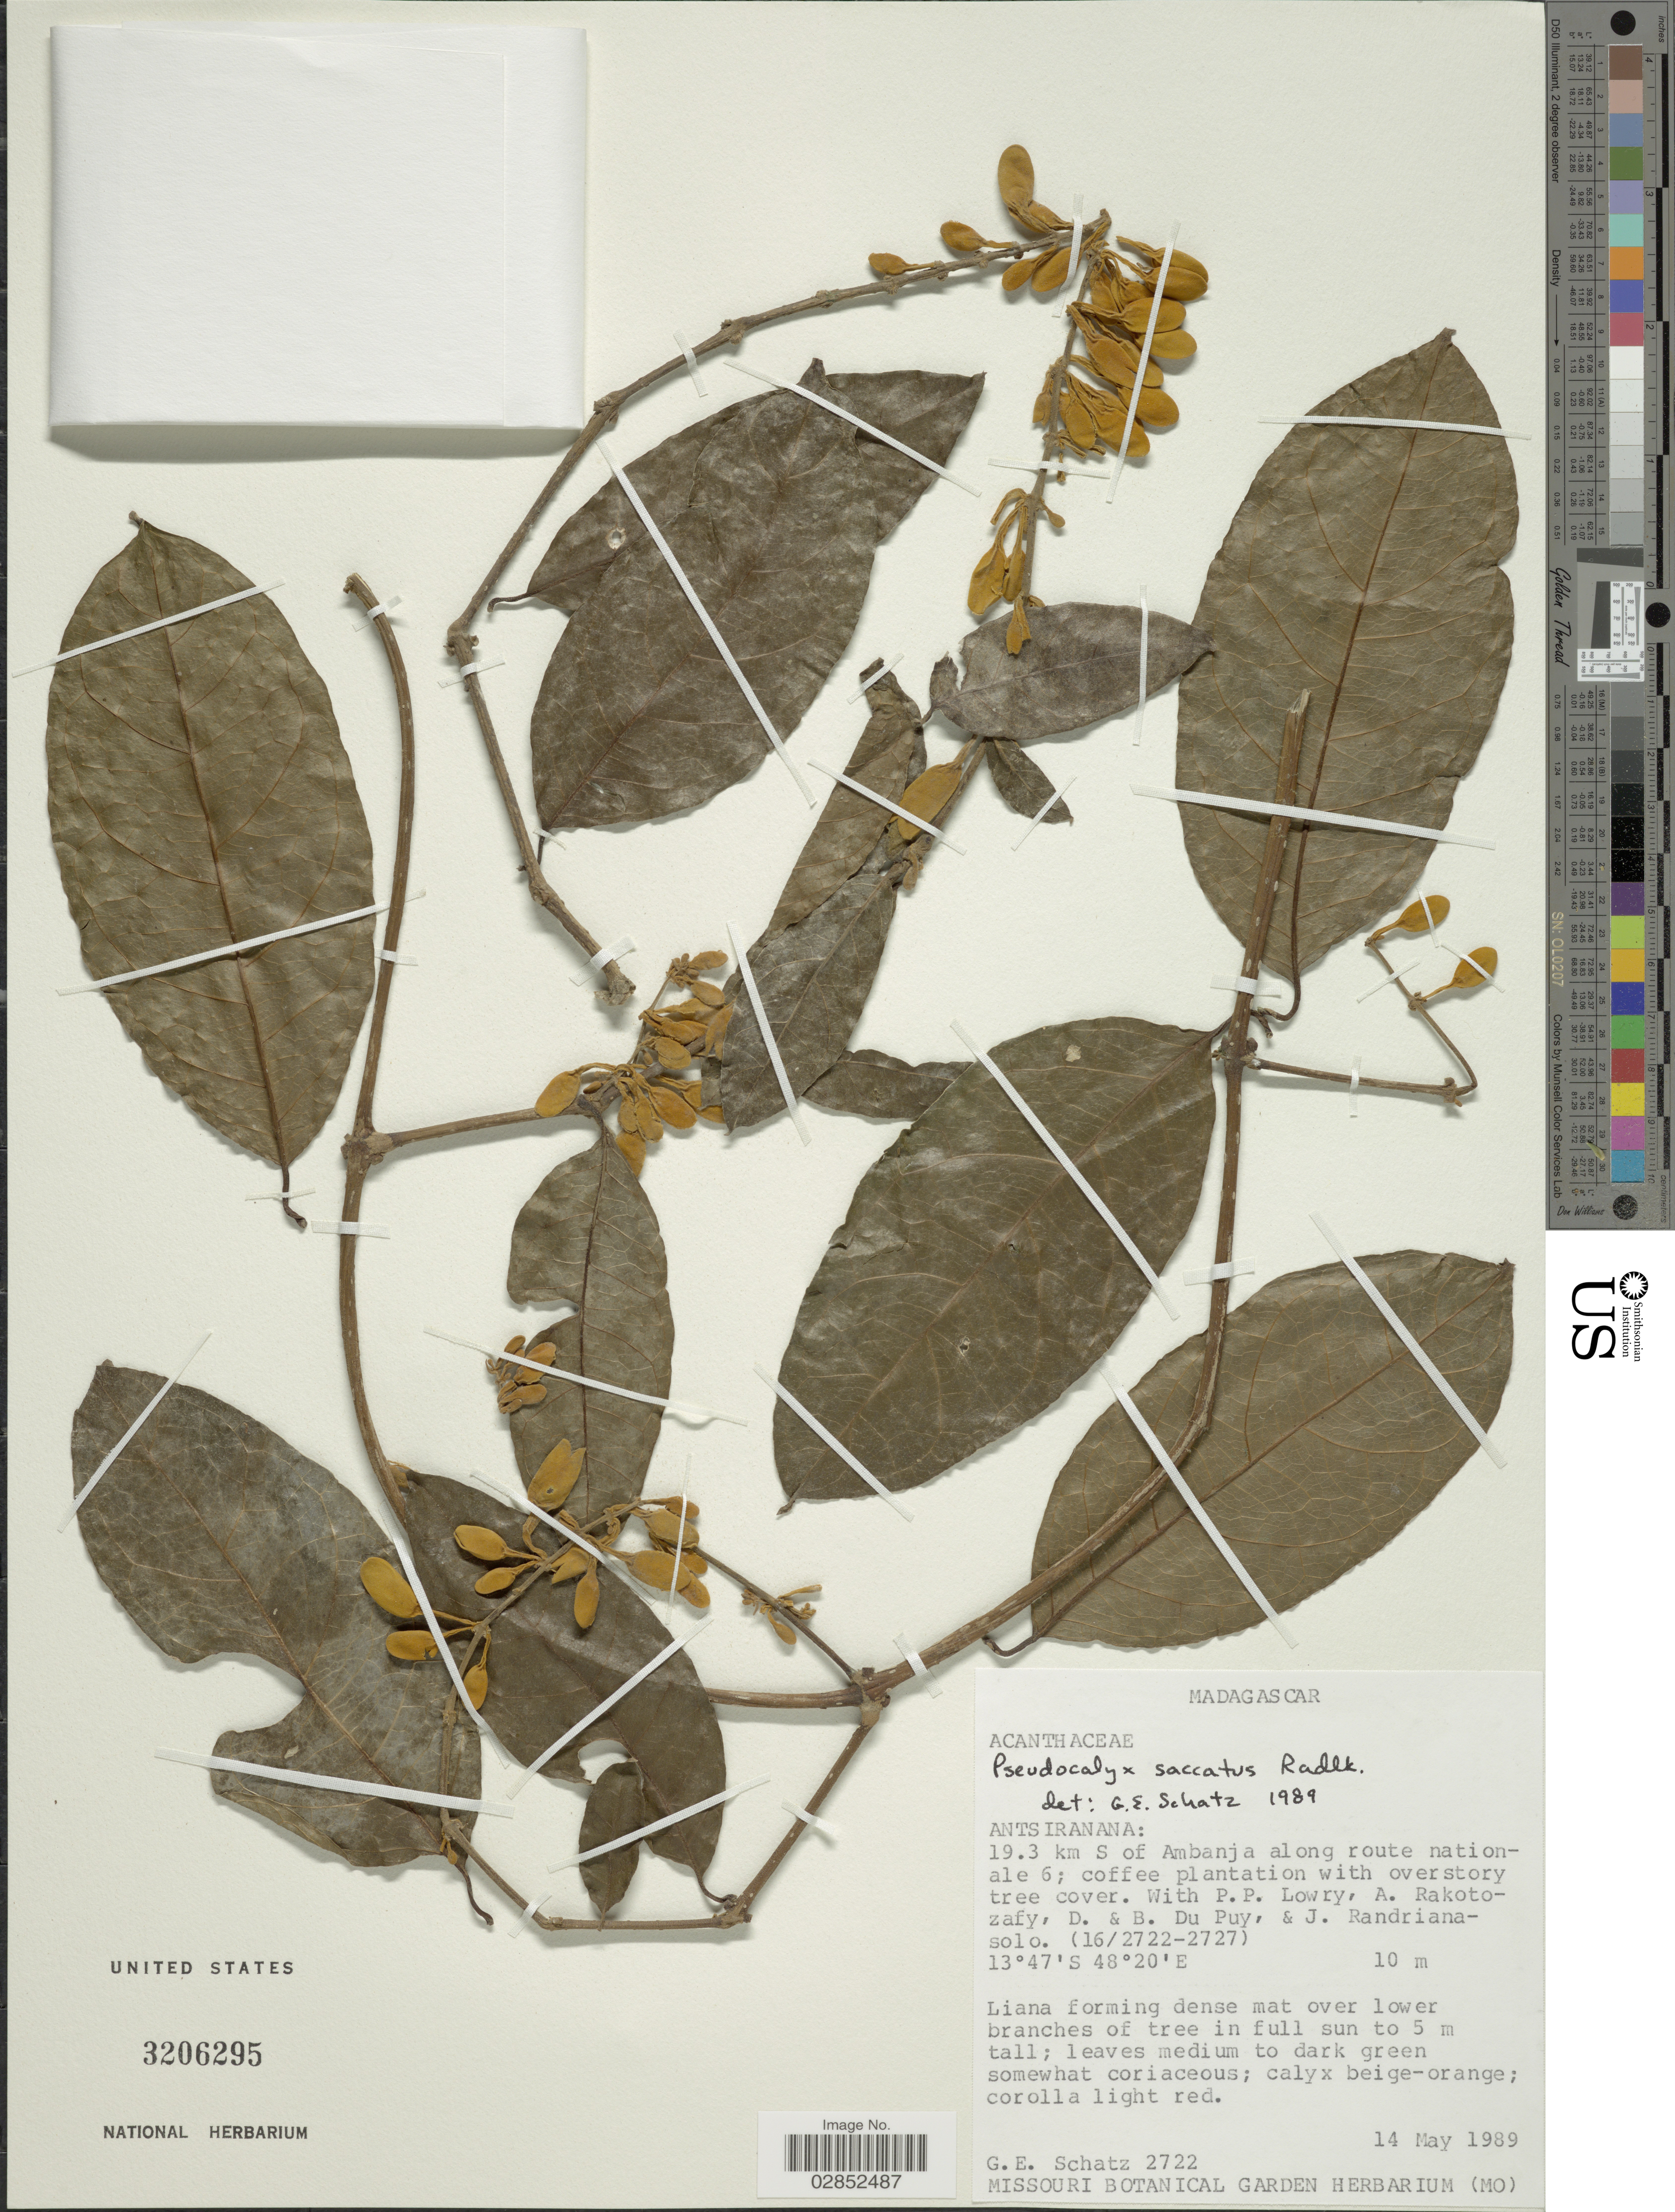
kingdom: Plantae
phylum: Tracheophyta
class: Magnoliopsida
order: Lamiales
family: Acanthaceae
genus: Pseudocalyx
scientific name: Pseudocalyx saccatus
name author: Radlk.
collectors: G. Schatz, P. Lowry, A. Rakotozafy, D. Du Puy & et al.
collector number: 2722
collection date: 1989-05-14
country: Madagascar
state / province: Diana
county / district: Ambanja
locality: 19.3 km S of Ambanja along route nationale 6.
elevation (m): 10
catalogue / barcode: US 3206295